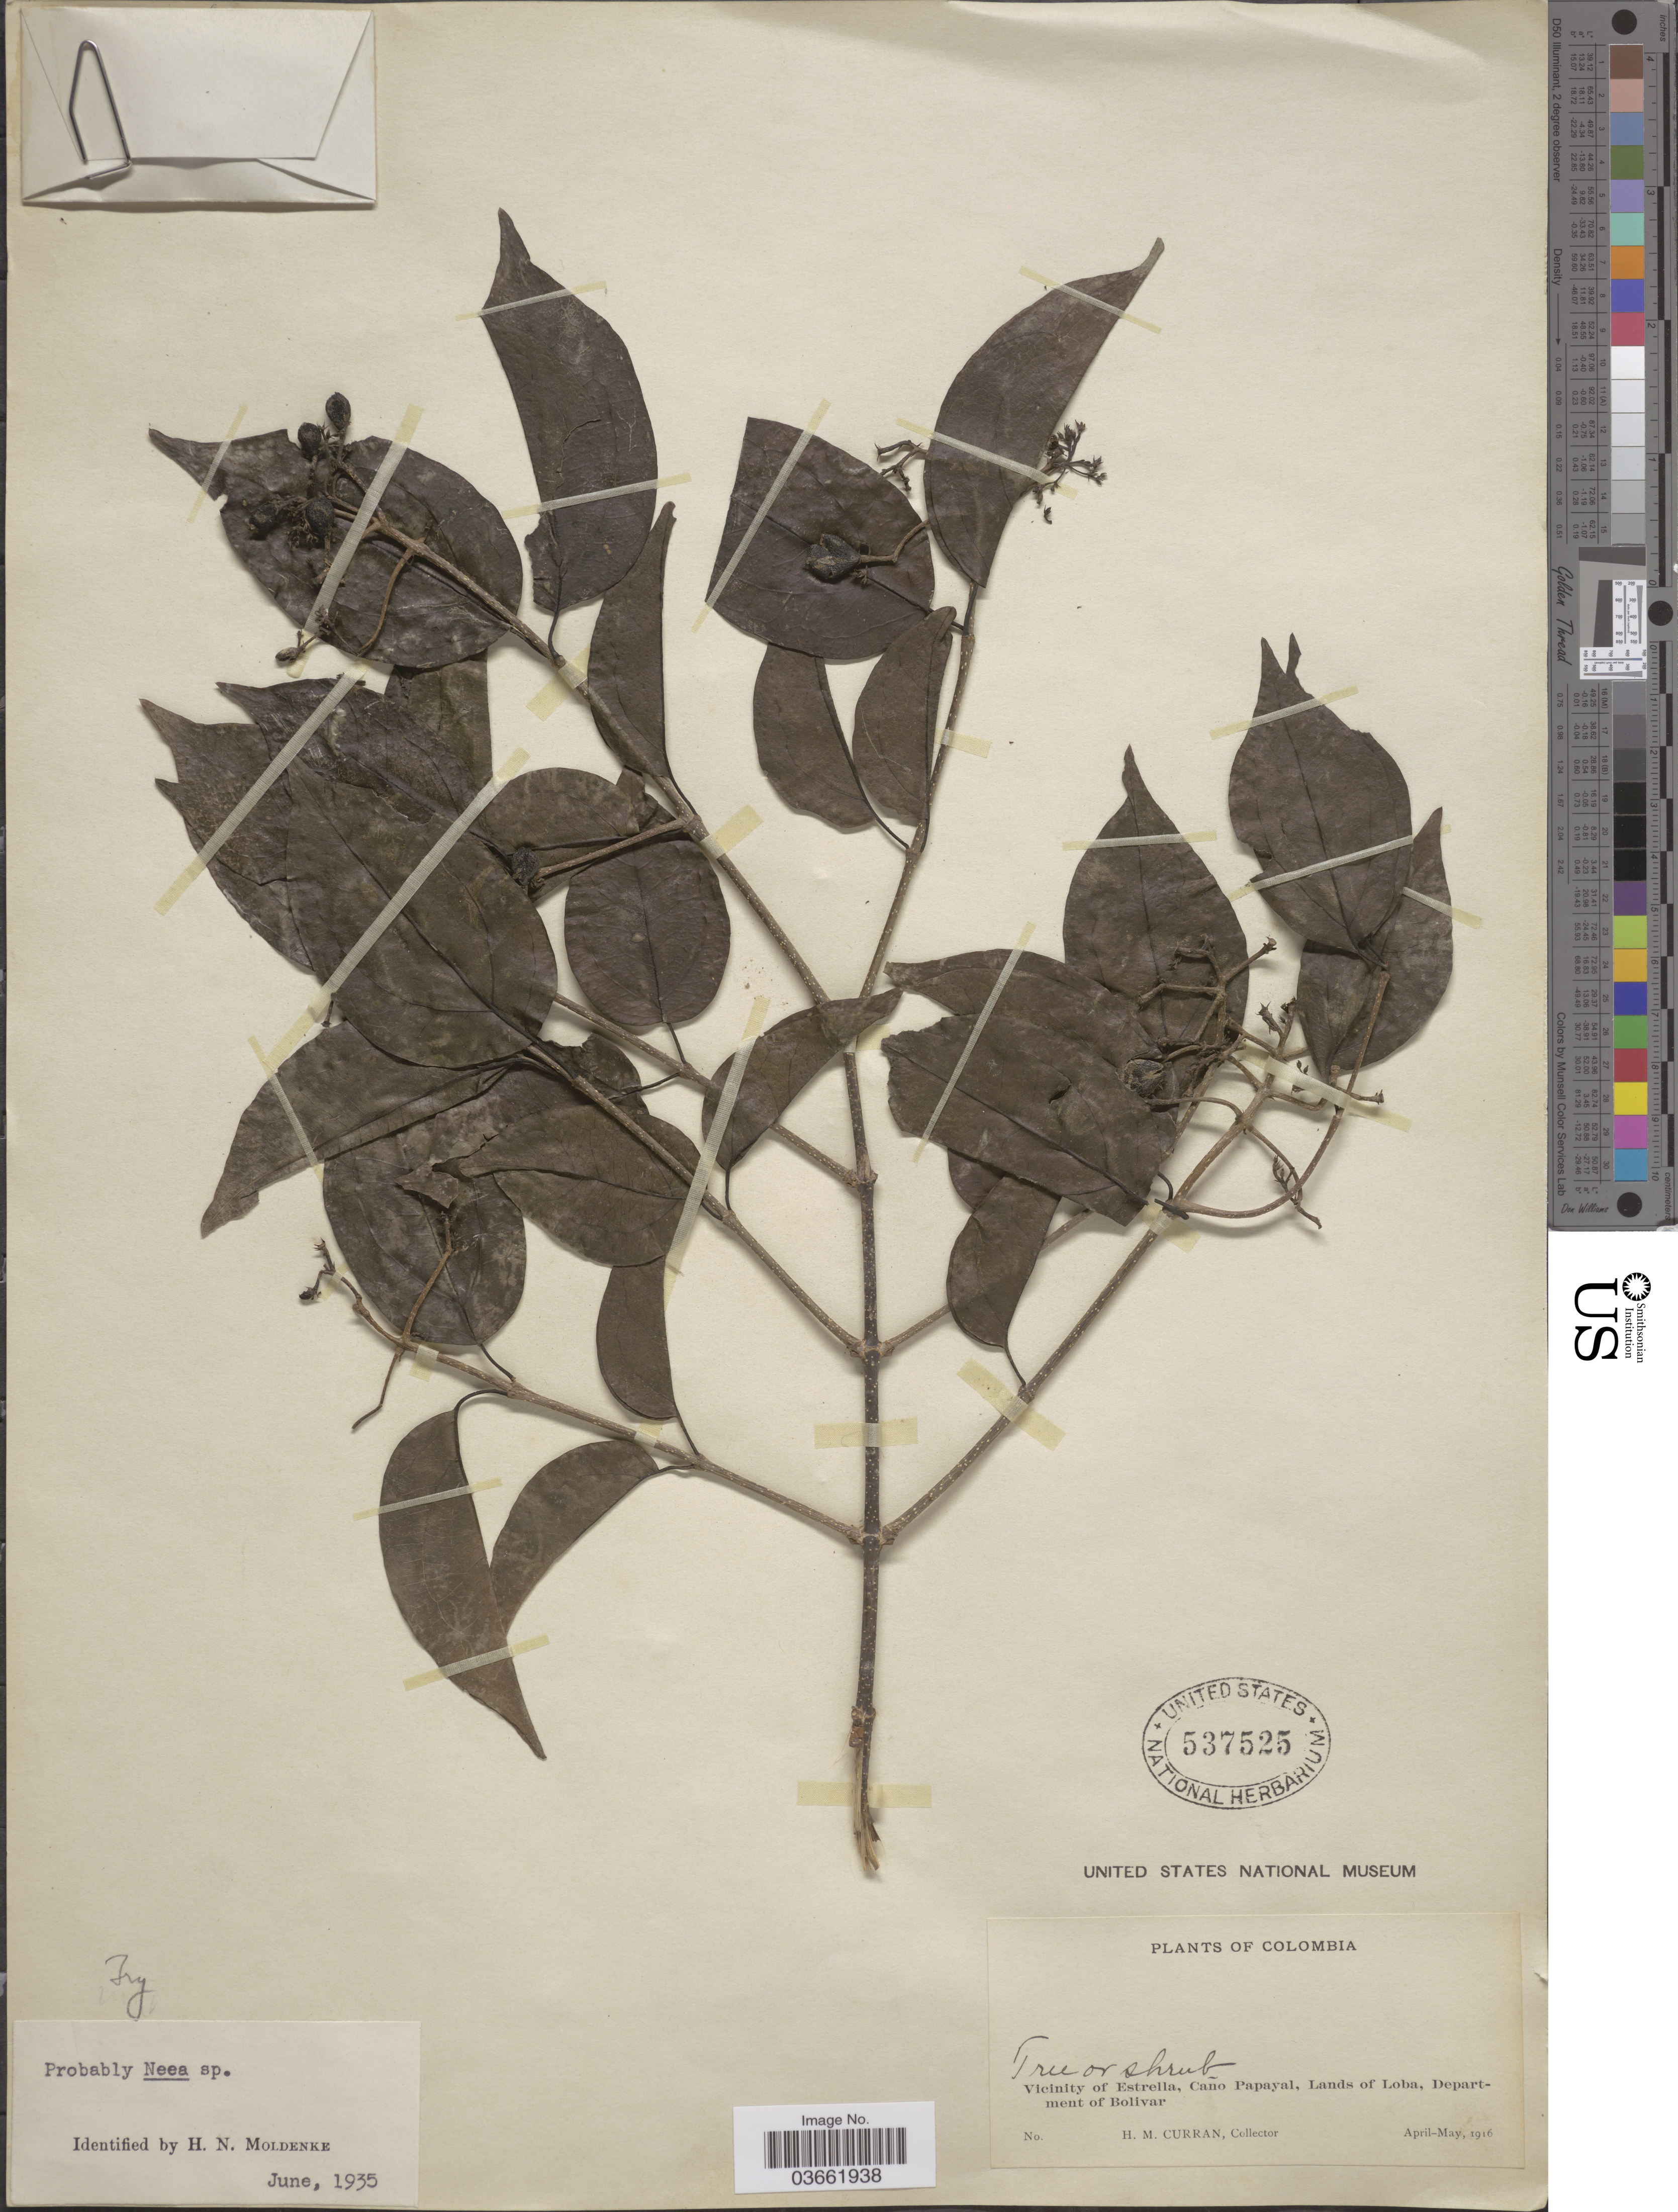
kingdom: Plantae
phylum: Tracheophyta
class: Magnoliopsida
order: Caryophyllales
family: Nyctaginaceae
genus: Neea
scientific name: Neea sp.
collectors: H. M. Curran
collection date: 1916-04/1916-05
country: Colombia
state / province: Bolívar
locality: Vicinity of Estrella, Caño Papayal, Lands of Loba, Department of Bolivar.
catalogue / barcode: US 537525